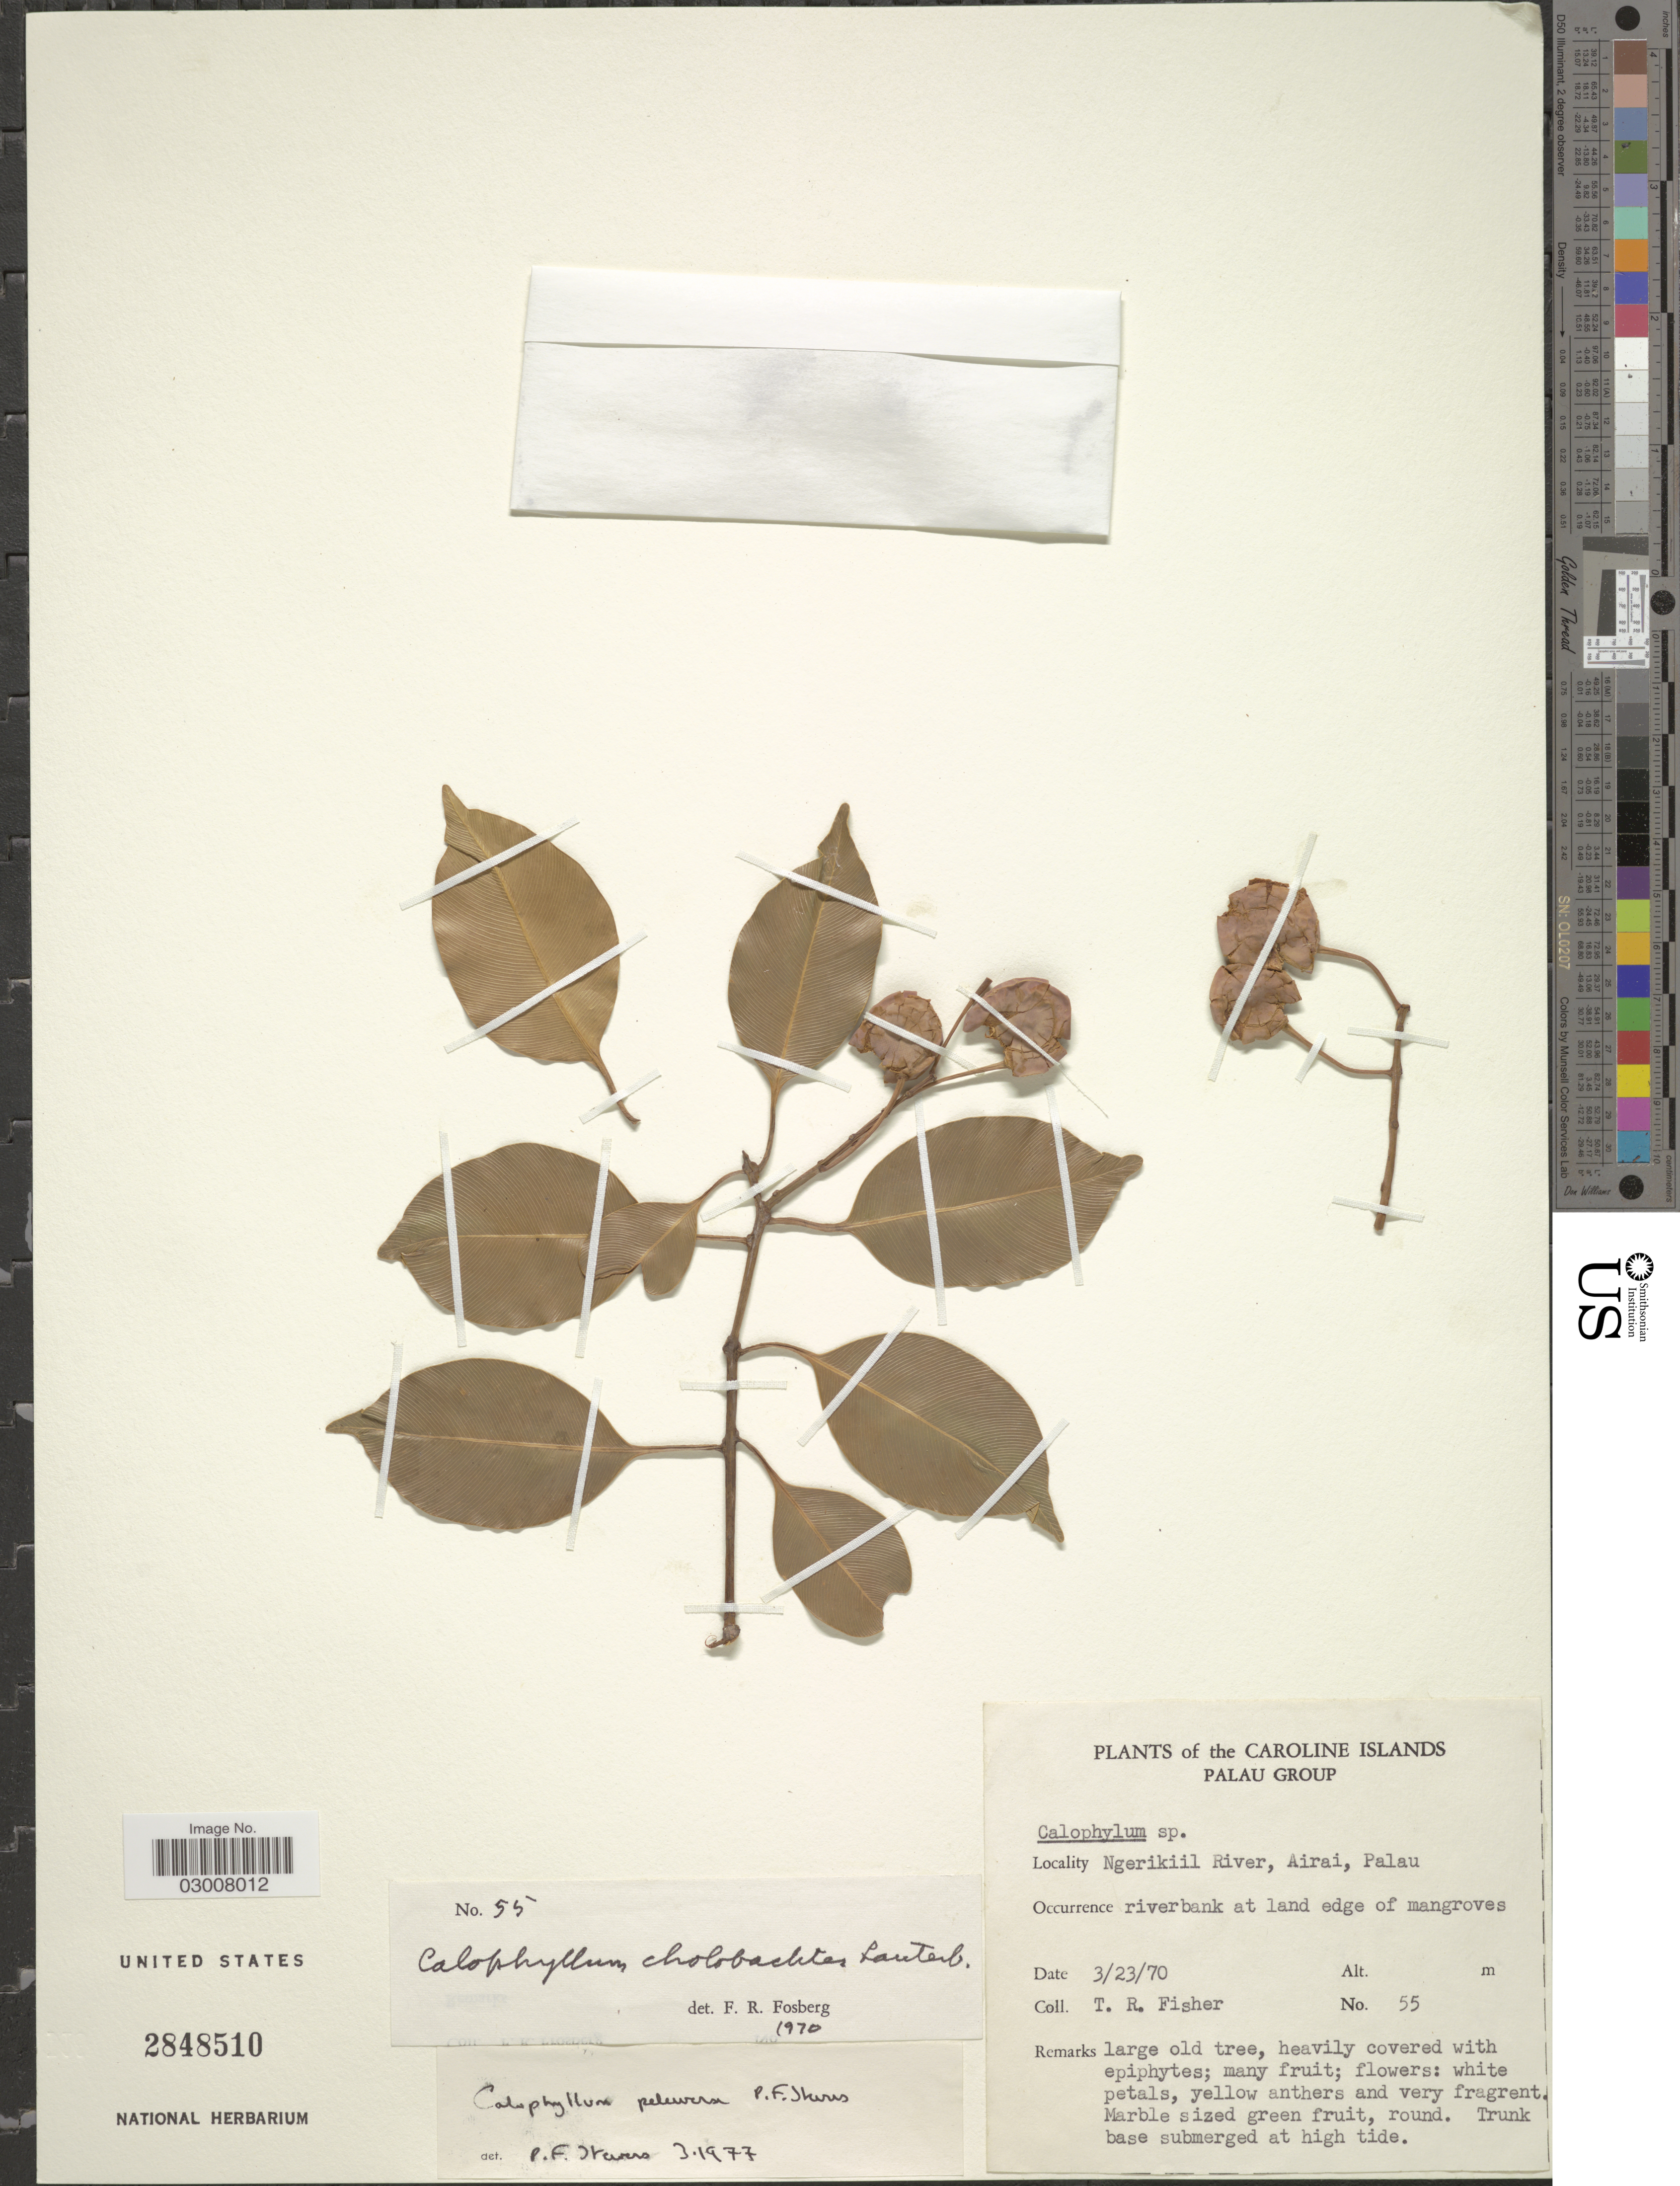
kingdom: Plantae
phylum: Tracheophyta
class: Magnoliopsida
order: Malpighiales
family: Calophyllaceae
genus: Calophyllum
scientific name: Calophyllum pelewense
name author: P.F. Stevens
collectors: T. R. Fisher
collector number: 55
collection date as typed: Transcribed d/m/y: 23/3/70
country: Palau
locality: Caroline Islands, Palau Group. Ngerikiil River, Airai, Palau.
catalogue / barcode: US 2848510